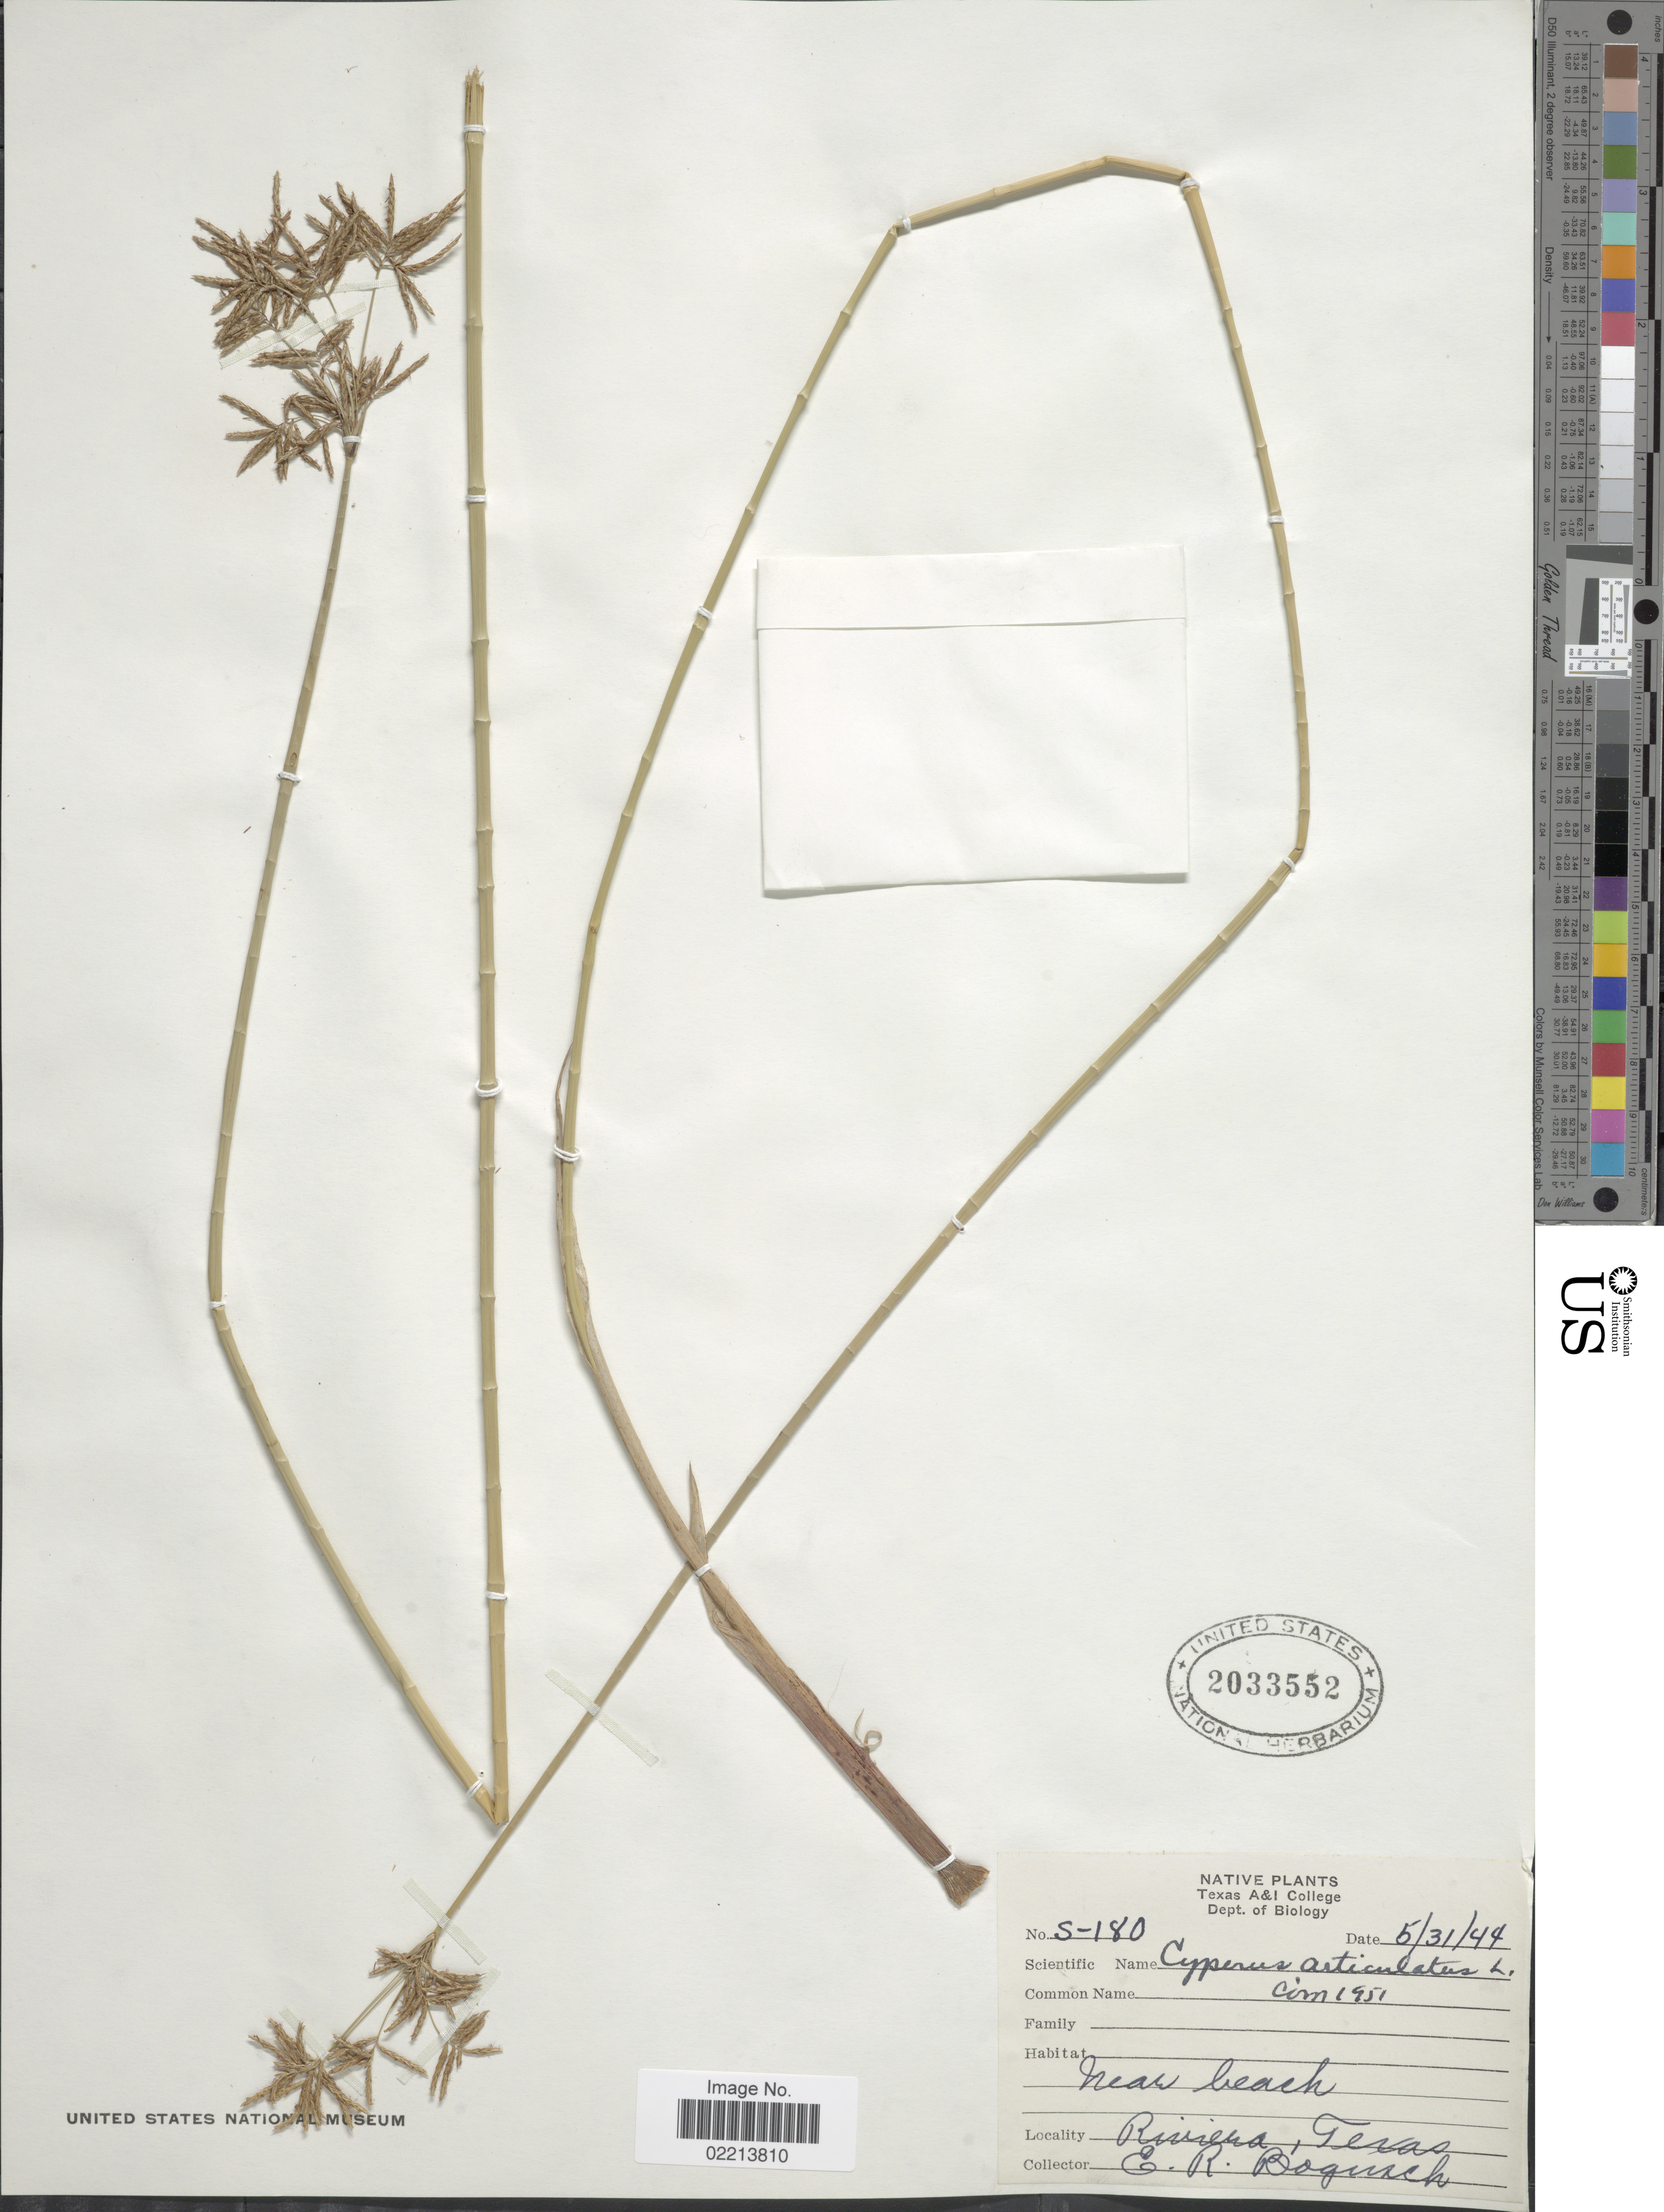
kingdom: Plantae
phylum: Tracheophyta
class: Liliopsida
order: Poales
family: Cyperaceae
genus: Cyperus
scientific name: Cyperus articulatus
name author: L.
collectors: E. Boqusch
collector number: S-180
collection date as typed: Transcribed d/m/y: 31/5/44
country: United States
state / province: Texas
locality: Texas A & I College. Dept. of Biology. Near beach. Riviera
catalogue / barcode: US 2033552